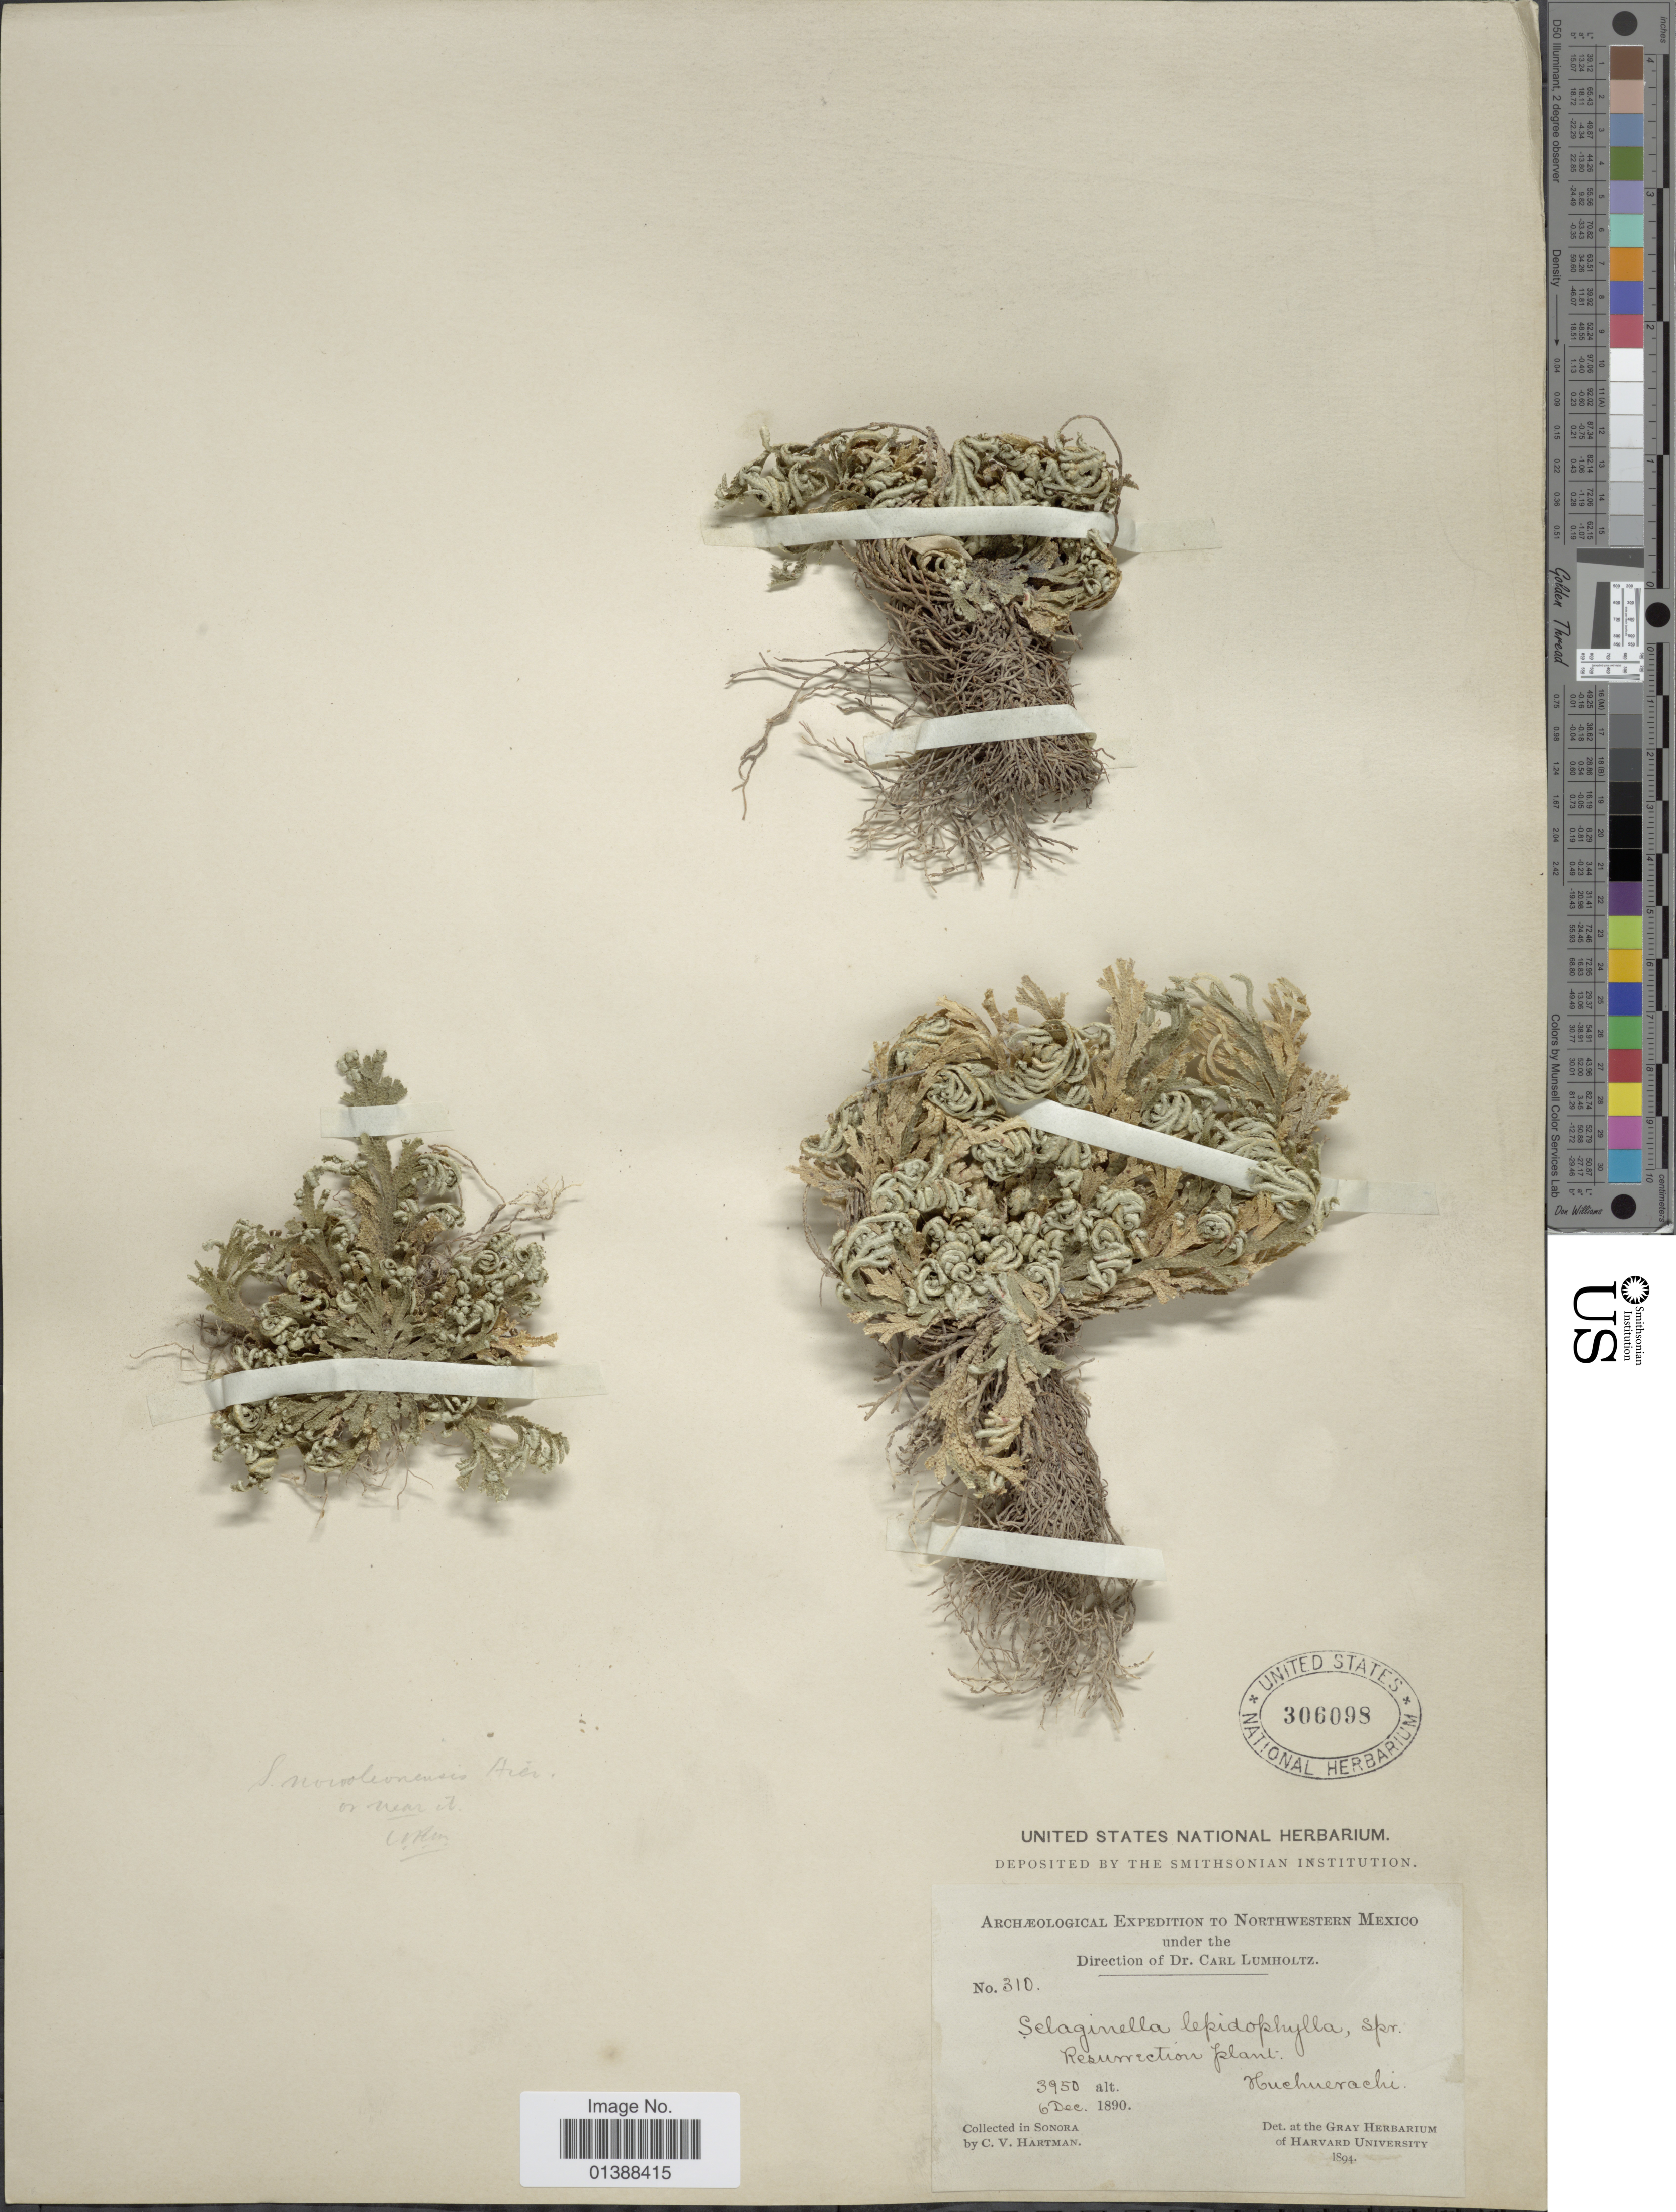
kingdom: Plantae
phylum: Tracheophyta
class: Lycopodiopsida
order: Selaginellales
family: Selaginellaceae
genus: Selaginella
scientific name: Selaginella novoleonensis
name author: Hieron.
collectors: C. V. Hartman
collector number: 310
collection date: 1890-12-06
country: Mexico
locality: Huehuerachi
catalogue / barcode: US 306098